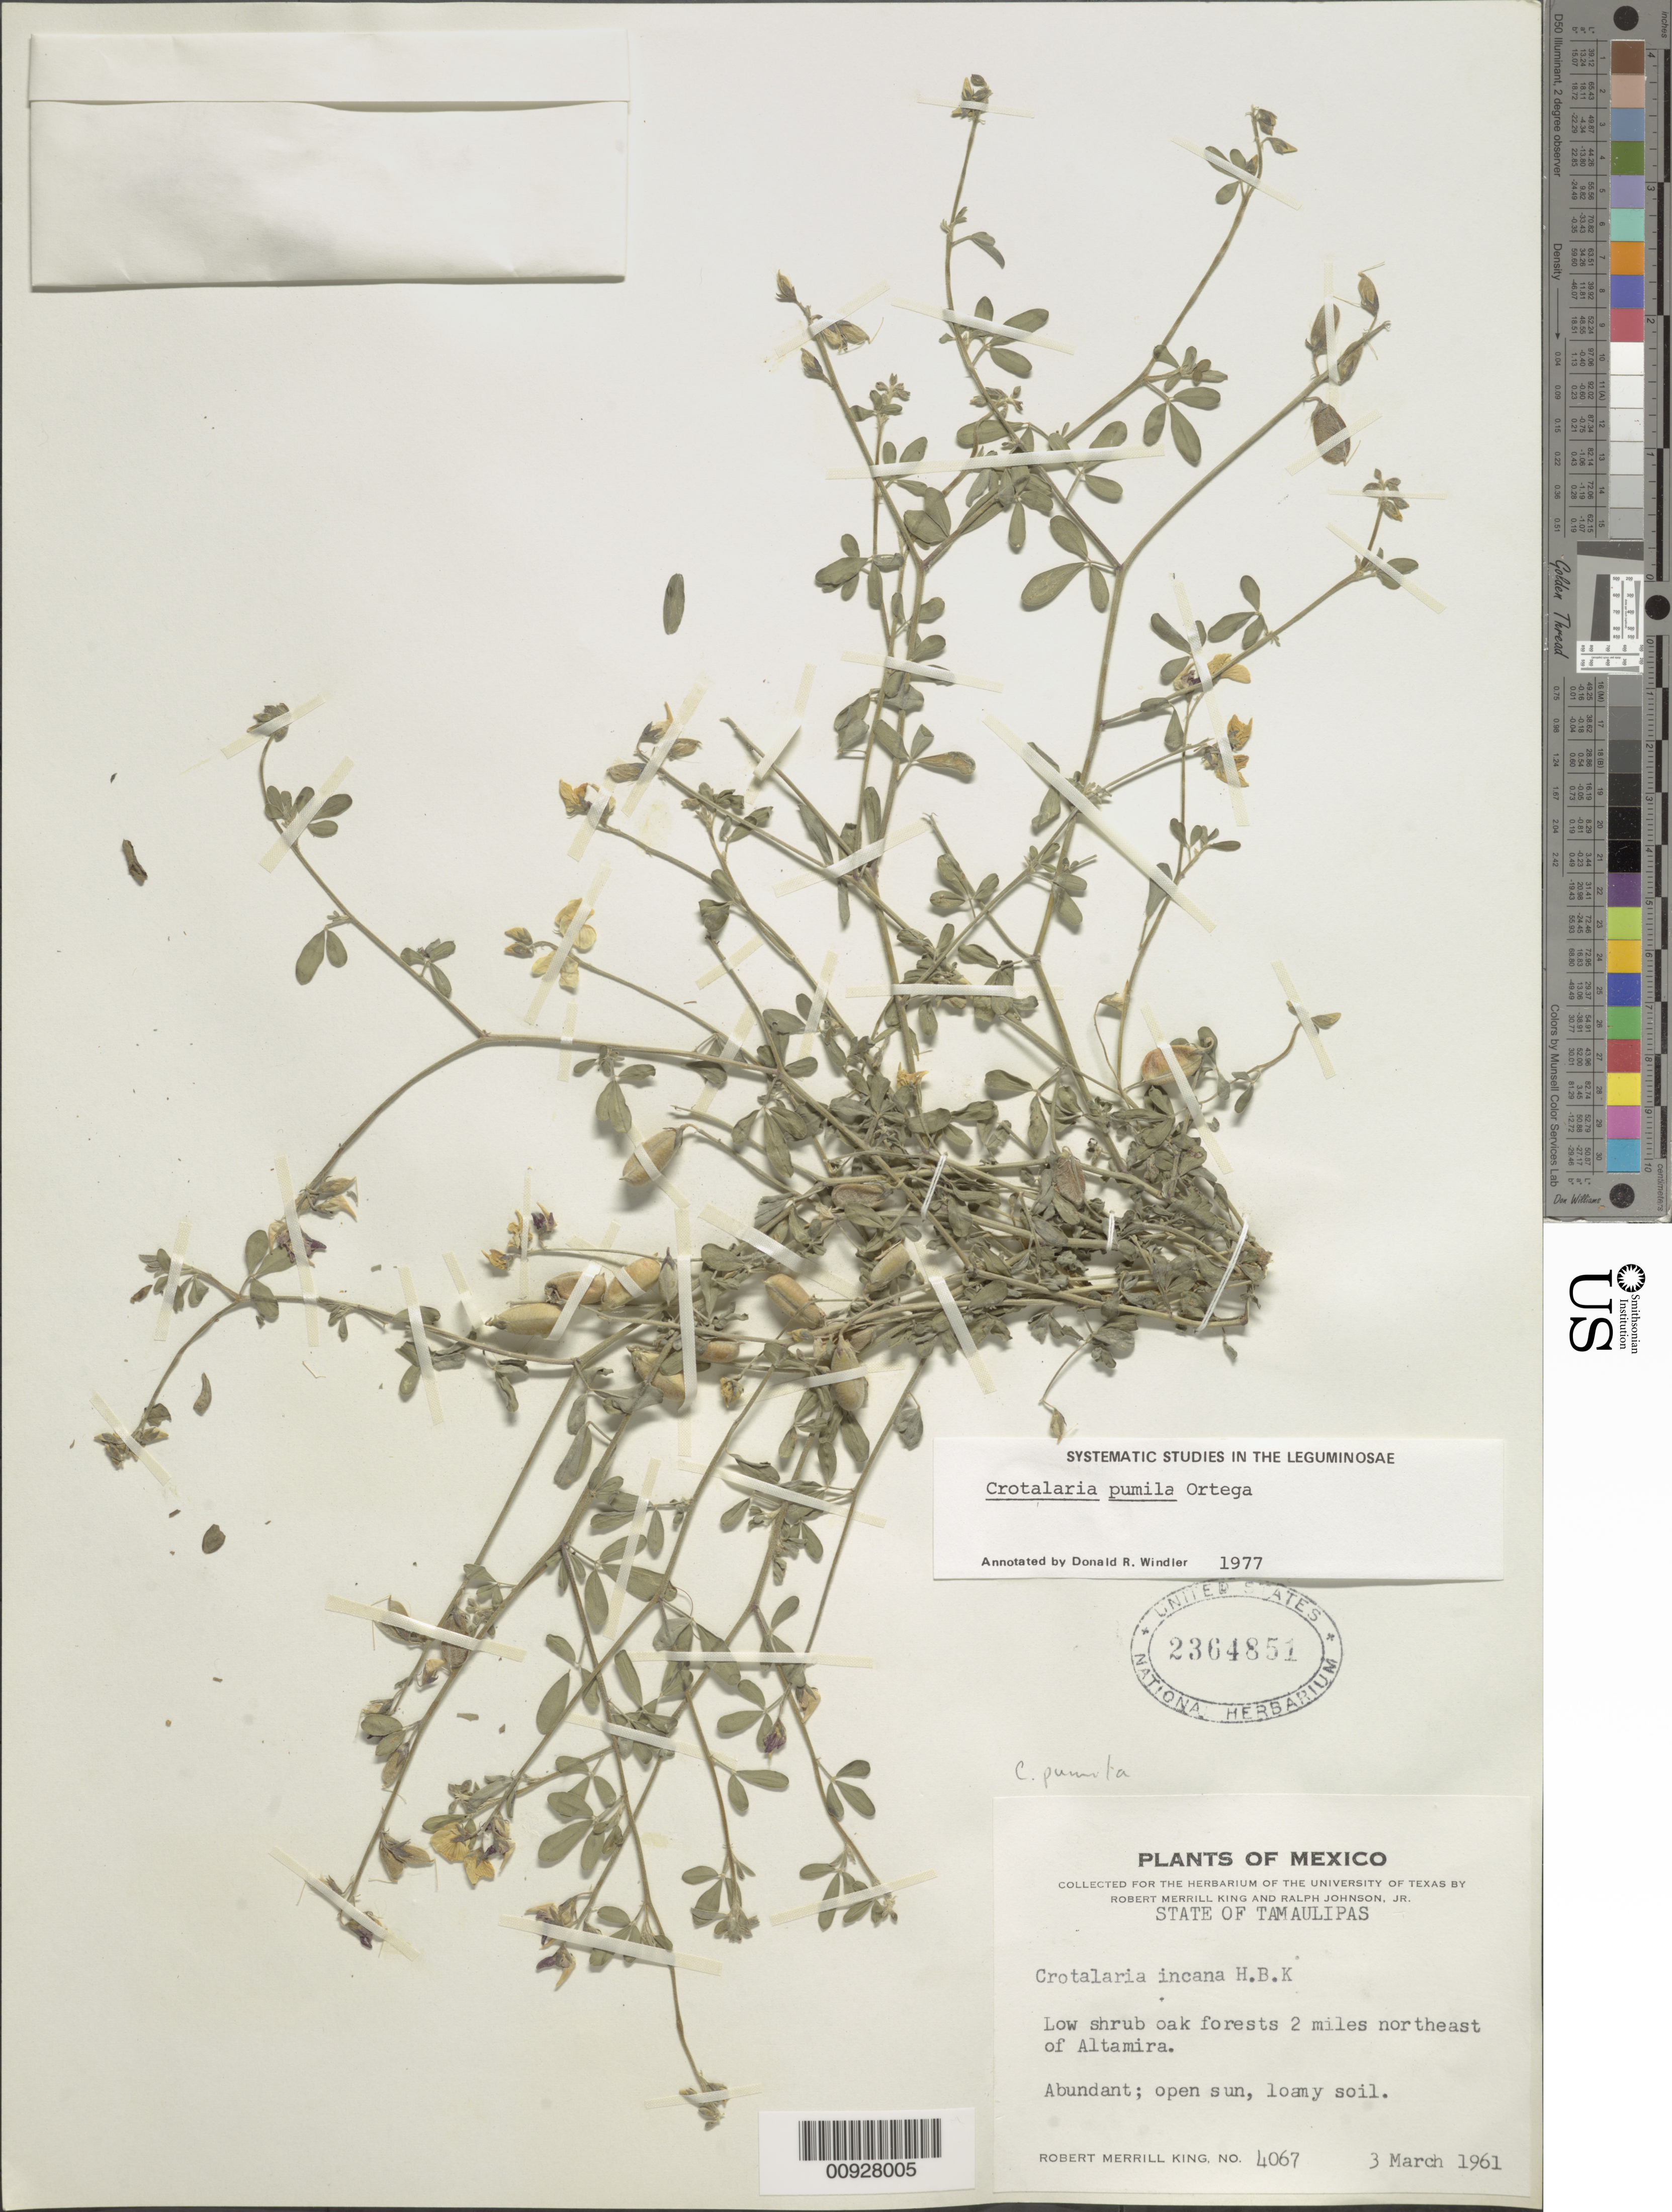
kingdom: Plantae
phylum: Tracheophyta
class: Magnoliopsida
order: Fabales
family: Fabaceae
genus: Crotalaria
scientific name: Crotalaria pumila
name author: Ortega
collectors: R. M. King & R. Johnson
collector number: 4067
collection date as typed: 03 Mar 1961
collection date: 1961-03-03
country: Mexico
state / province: Tamaulipas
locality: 2 miles northeast of Altamira.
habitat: Low shrub oak forests. Open sun, loamy soil.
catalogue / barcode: US 2364851